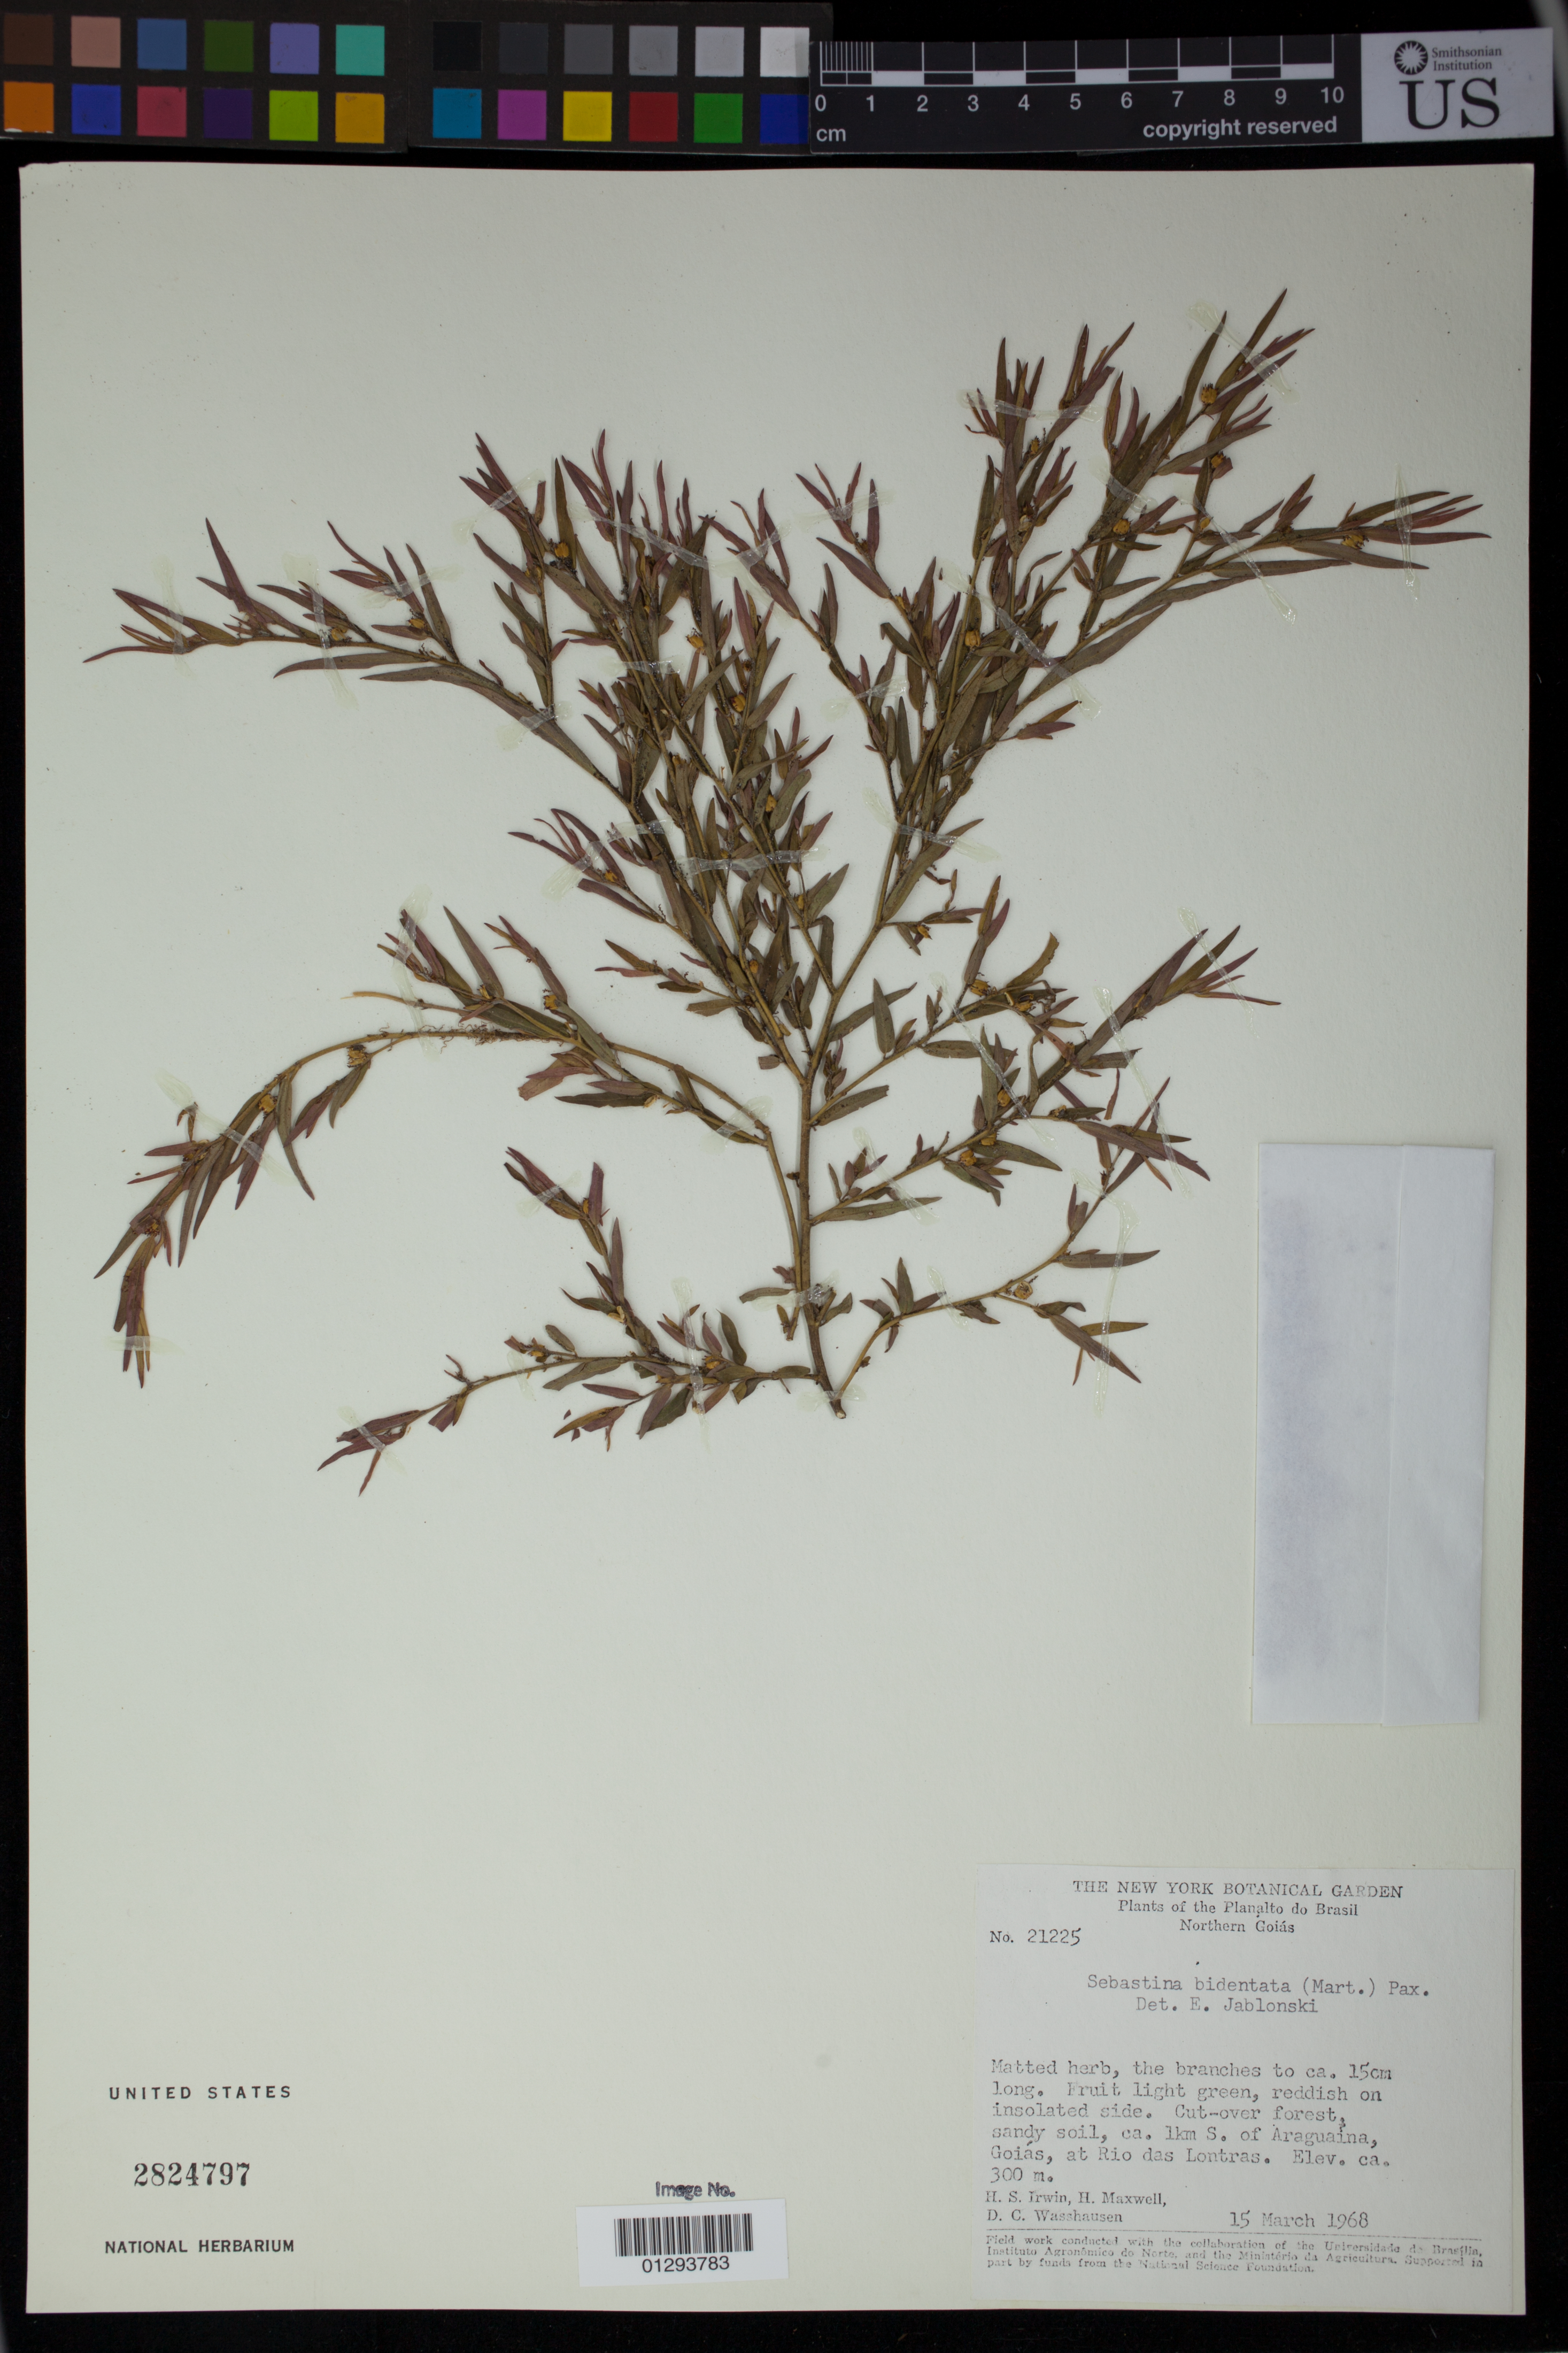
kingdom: Plantae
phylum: Tracheophyta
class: Magnoliopsida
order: Malpighiales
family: Euphorbiaceae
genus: Sebastiania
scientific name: Sebastiania bidentata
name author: (Mart. & Zucc.) Pax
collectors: H. Irwin, H. Maxwell & D. C. Wasshausen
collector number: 21225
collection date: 1968-03-15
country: Brazil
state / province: Goiás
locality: Ca. 1 km S. of Araguaina, Goias, at Rio des Lontras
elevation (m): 300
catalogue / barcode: US 2824797